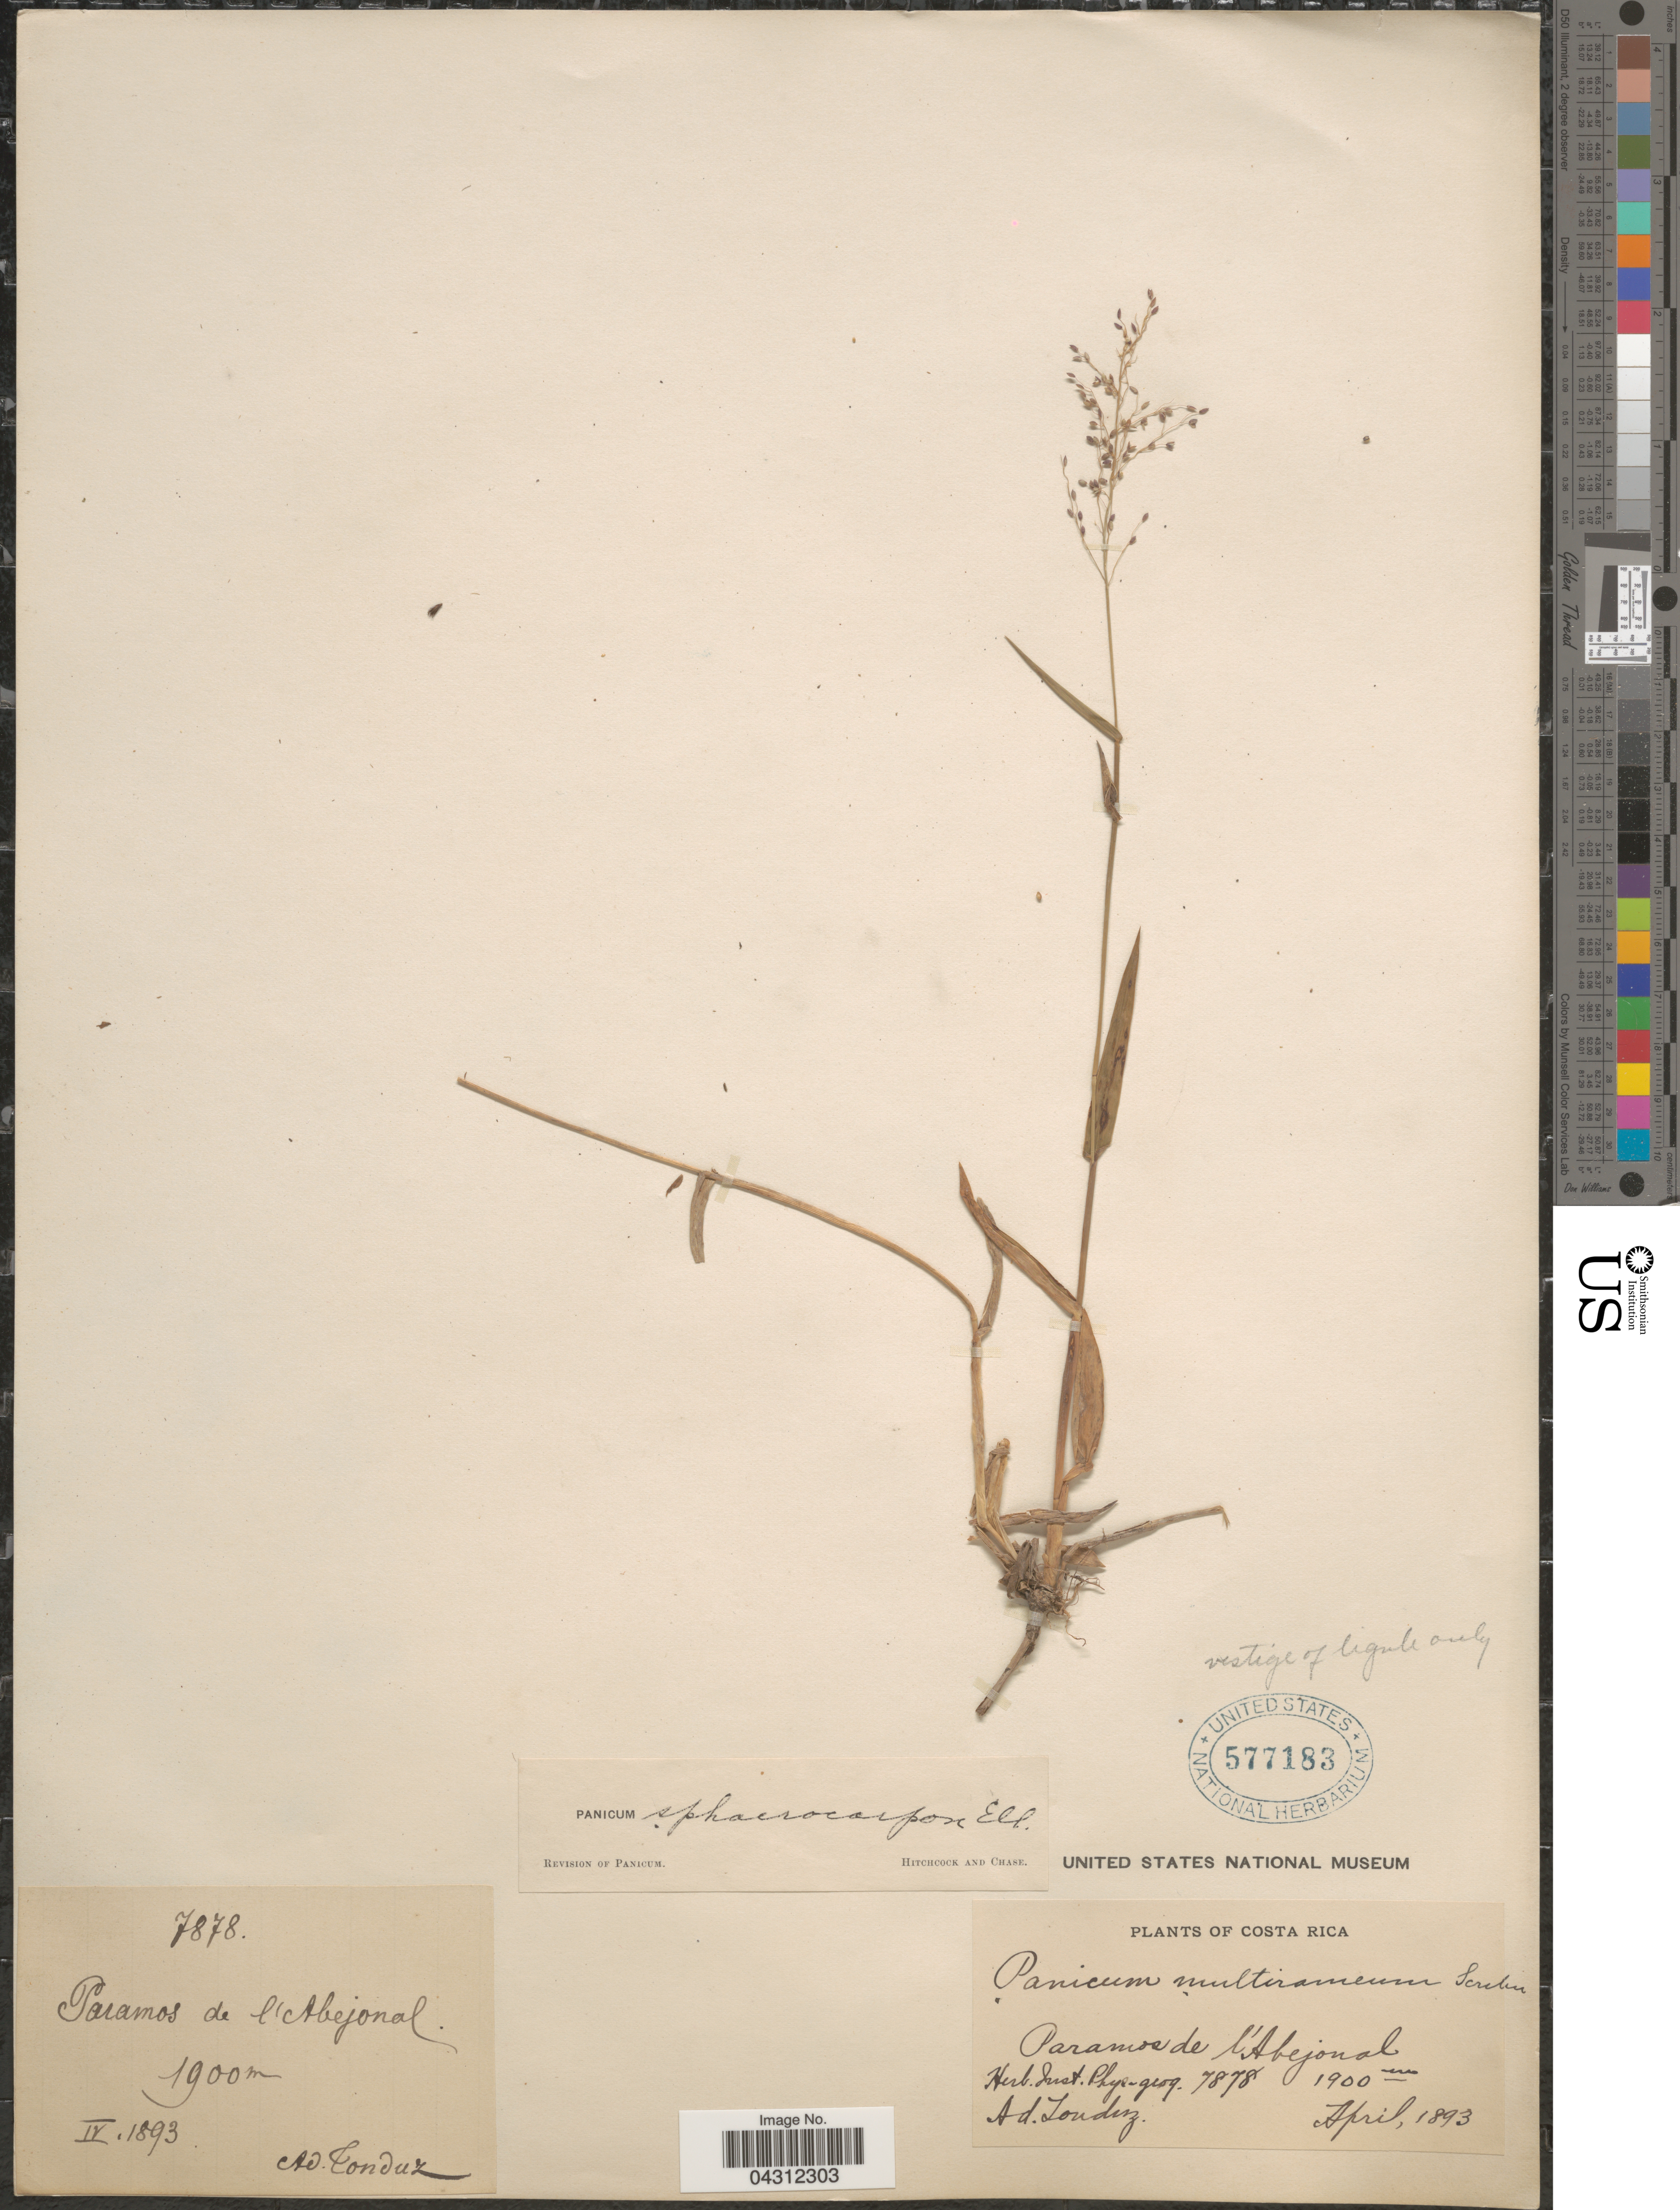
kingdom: Plantae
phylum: Tracheophyta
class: Liliopsida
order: Poales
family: Poaceae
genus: Dichanthelium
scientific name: Dichanthelium sphaerocarpon var. sphaerocarpon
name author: (Elliott) Gould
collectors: A. Tonduz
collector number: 7878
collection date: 1893-04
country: Costa Rica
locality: Paramos de l'Abejonal.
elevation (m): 1900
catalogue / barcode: US 577183